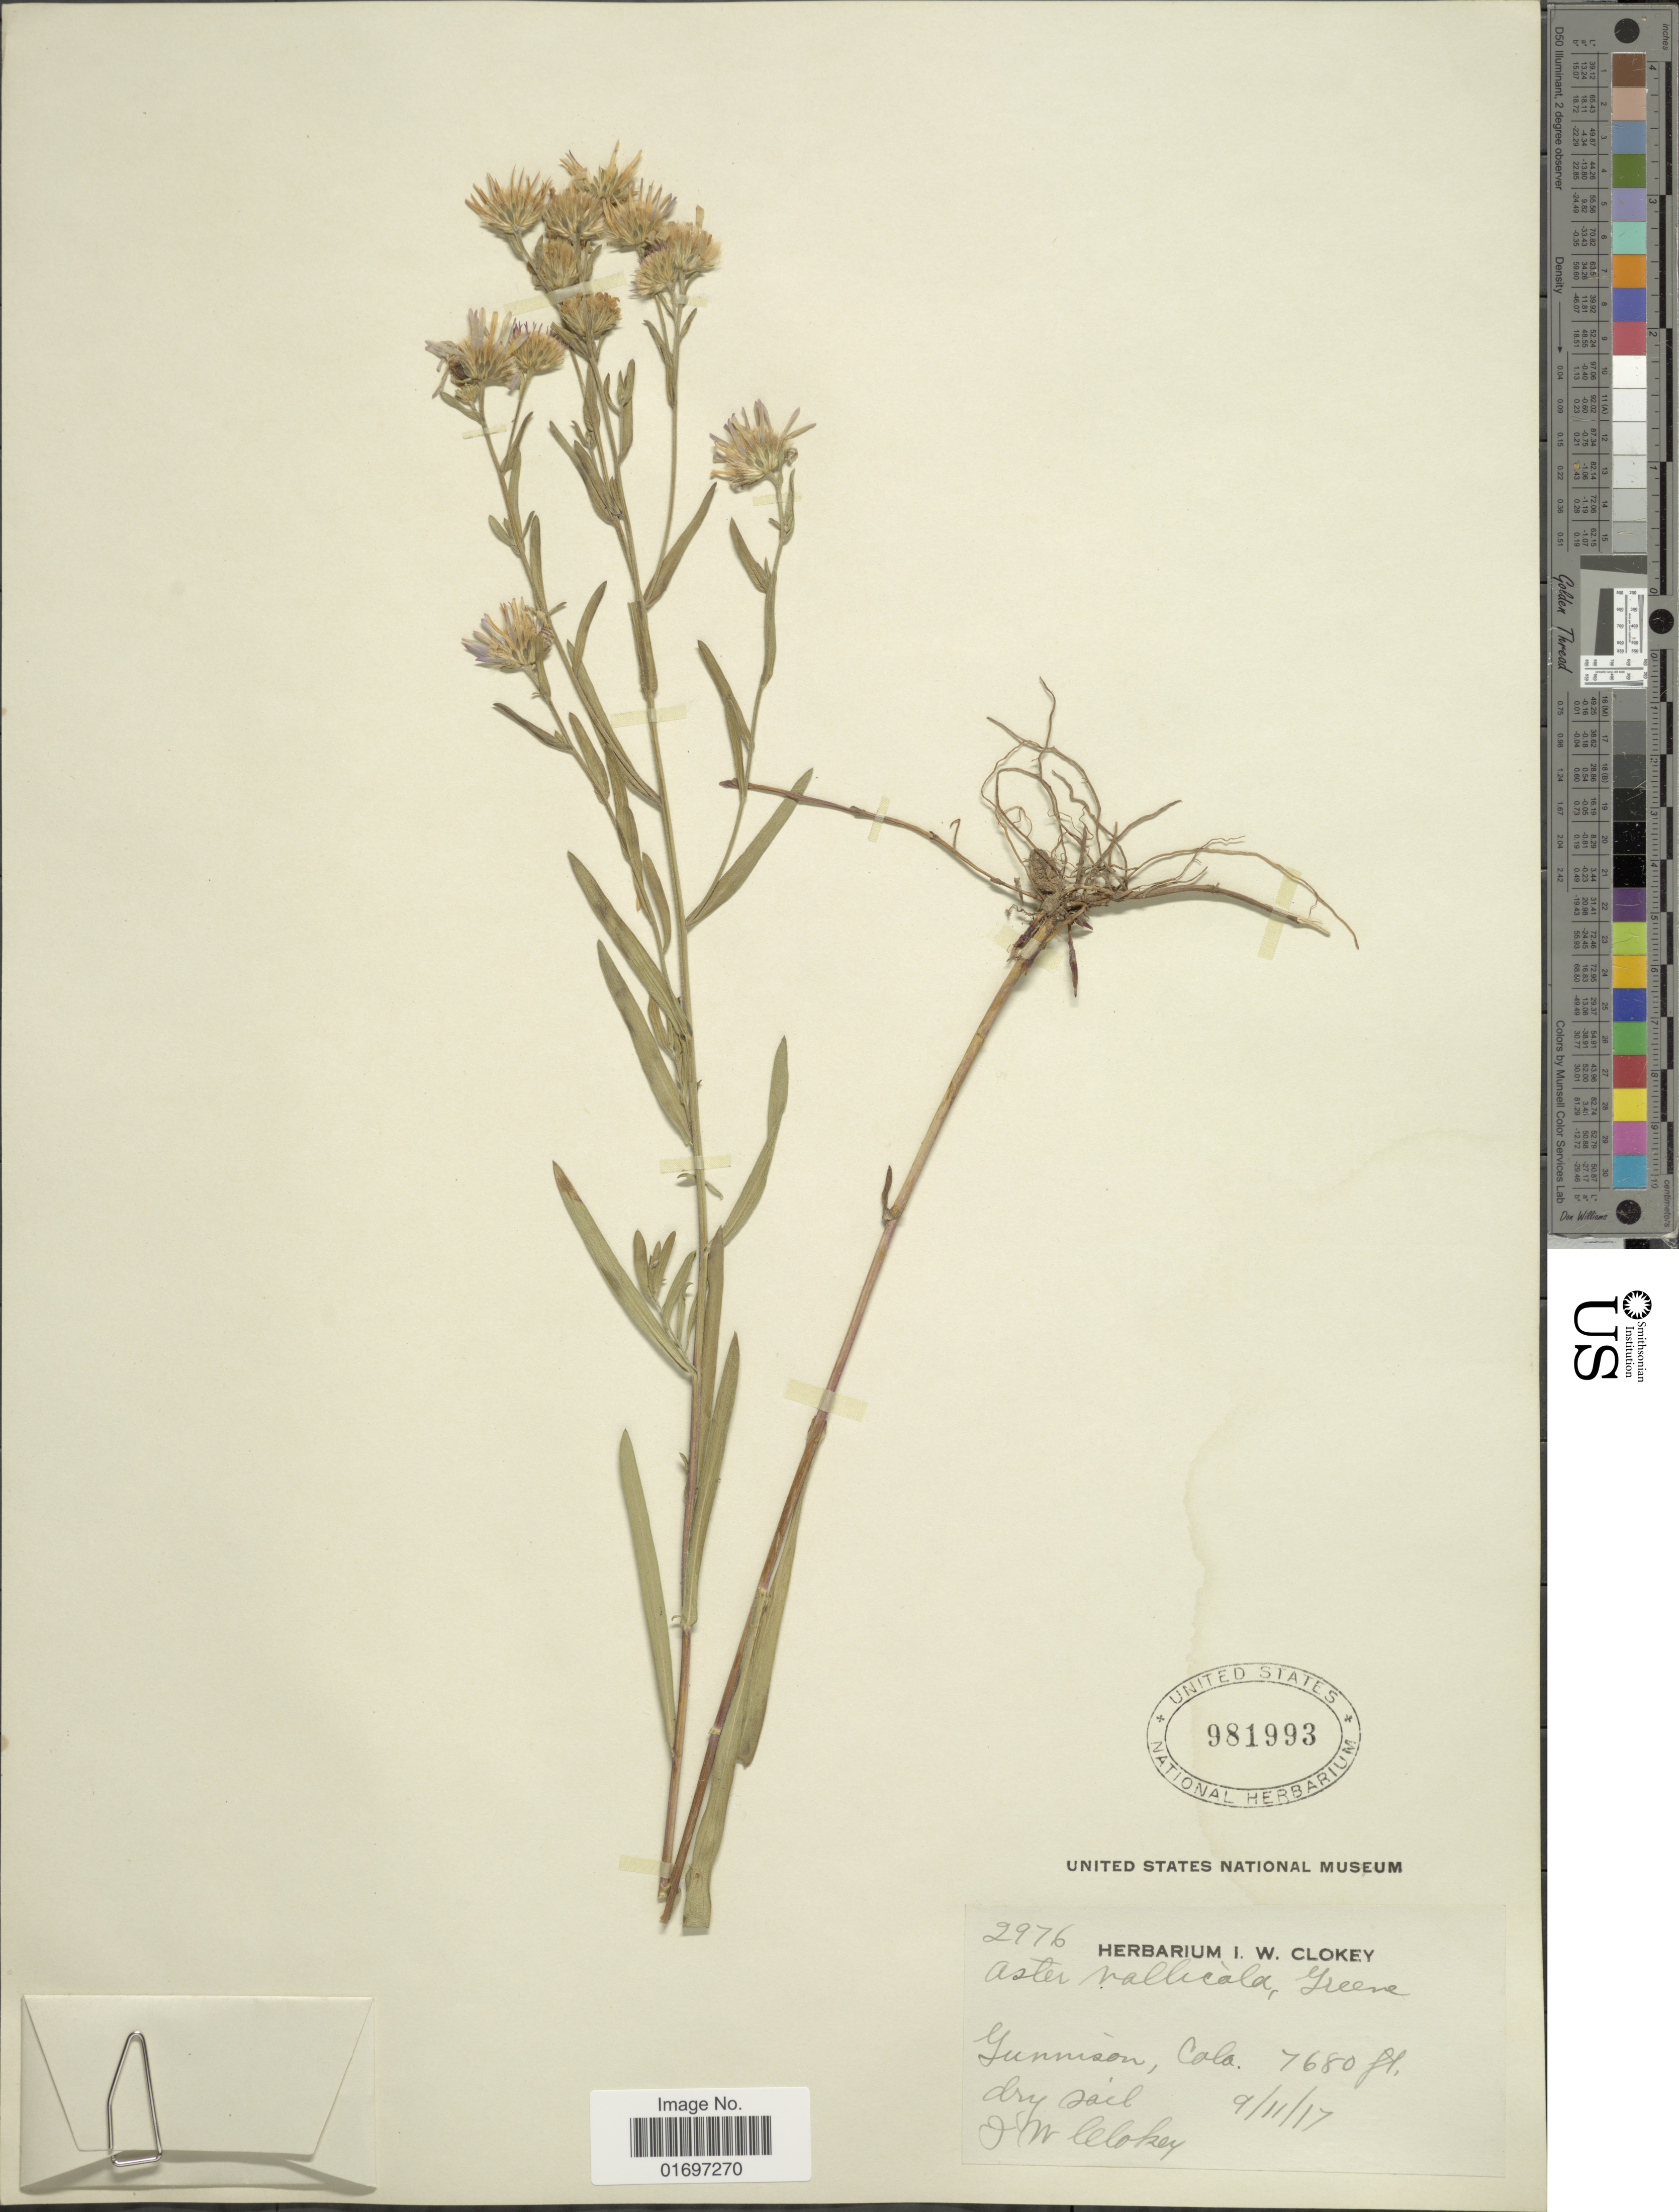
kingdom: Plantae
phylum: Tracheophyta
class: Magnoliopsida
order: Asterales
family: Asteraceae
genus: Symphyotrichum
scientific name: Symphyotrichum ascendens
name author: (Lindl.) G.L. Nesom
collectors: I. W. Clokey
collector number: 2976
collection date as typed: Transcribed d/m/y: 11/9/17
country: United States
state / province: Colorado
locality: Gunnison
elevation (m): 2341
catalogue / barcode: US 981993